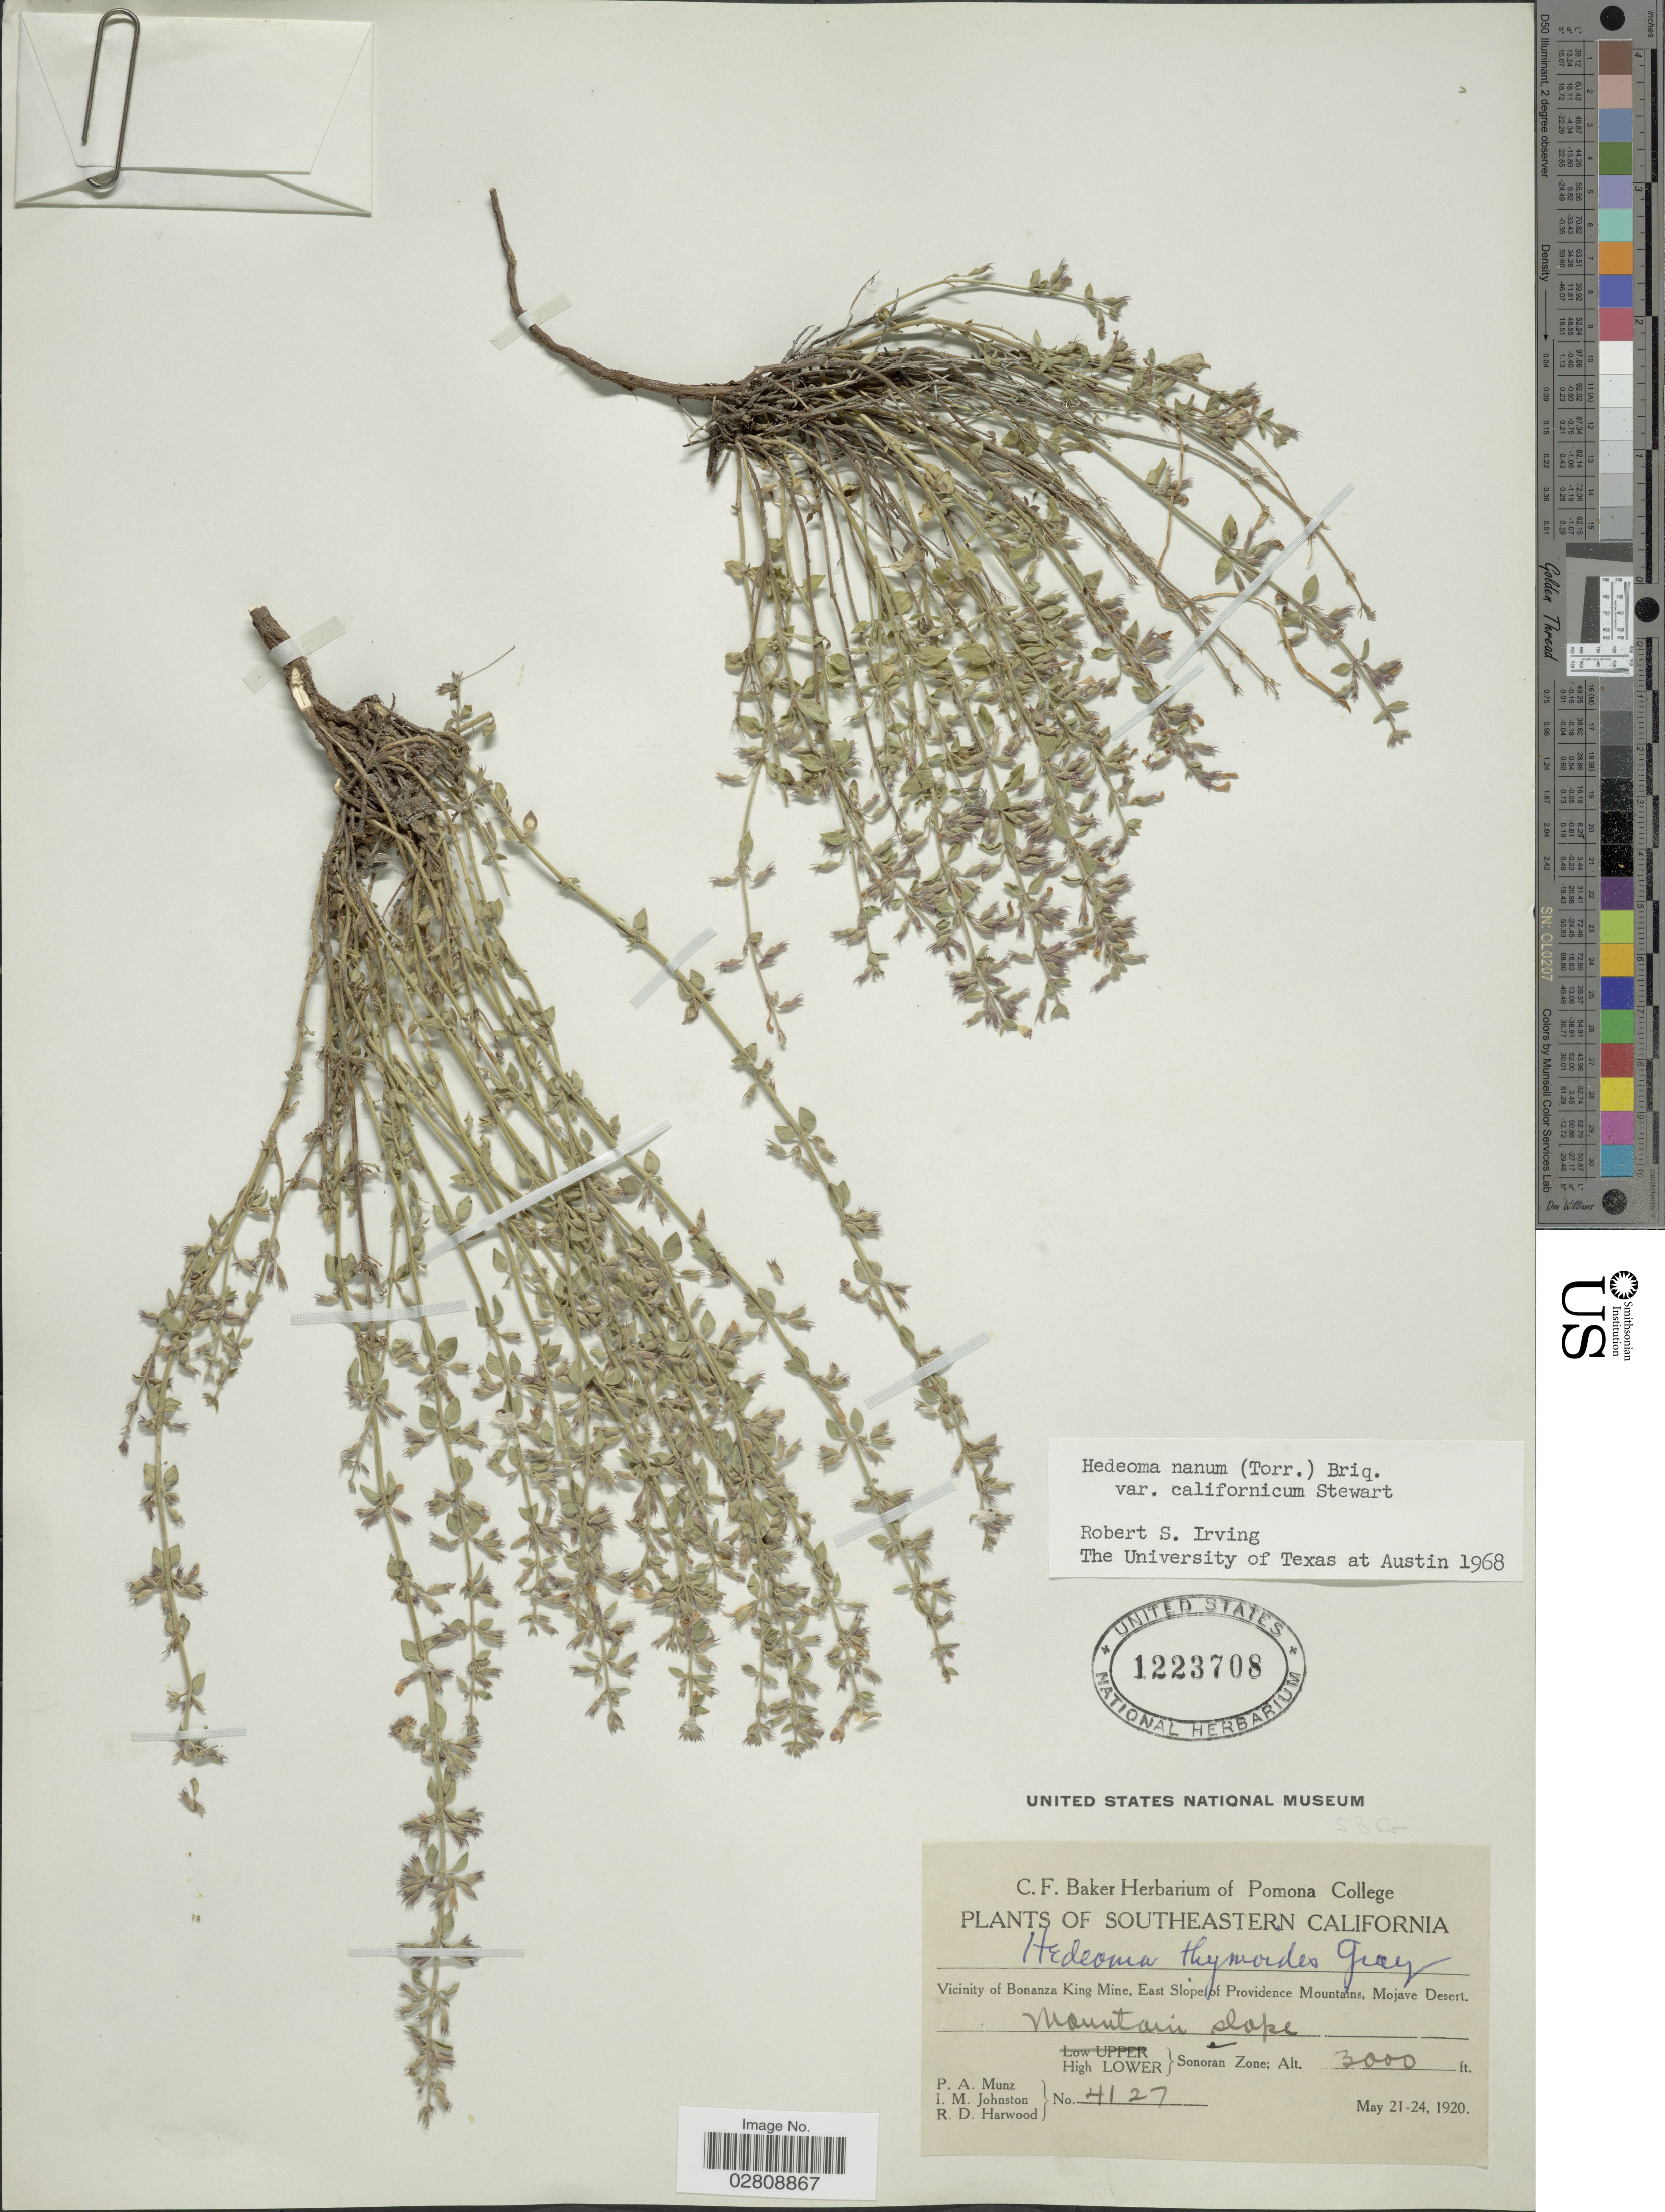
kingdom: Plantae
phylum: Tracheophyta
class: Magnoliopsida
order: Lamiales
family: Lamiaceae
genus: Hedeoma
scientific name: Hedeoma nana subsp. californica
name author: W.S. Stewart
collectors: P. A. Munz, I.M. Johnston & R. Harwood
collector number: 4127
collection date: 1920-05-21/1920-05-24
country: United States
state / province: California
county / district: San Bernardino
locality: Southeastern California. Vicinity of Bonanza King Mine, East Slope of Providence Mountains, Mojave Desert. Mountain slope. High Lower Sonoran Zone.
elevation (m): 914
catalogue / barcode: US 1223708